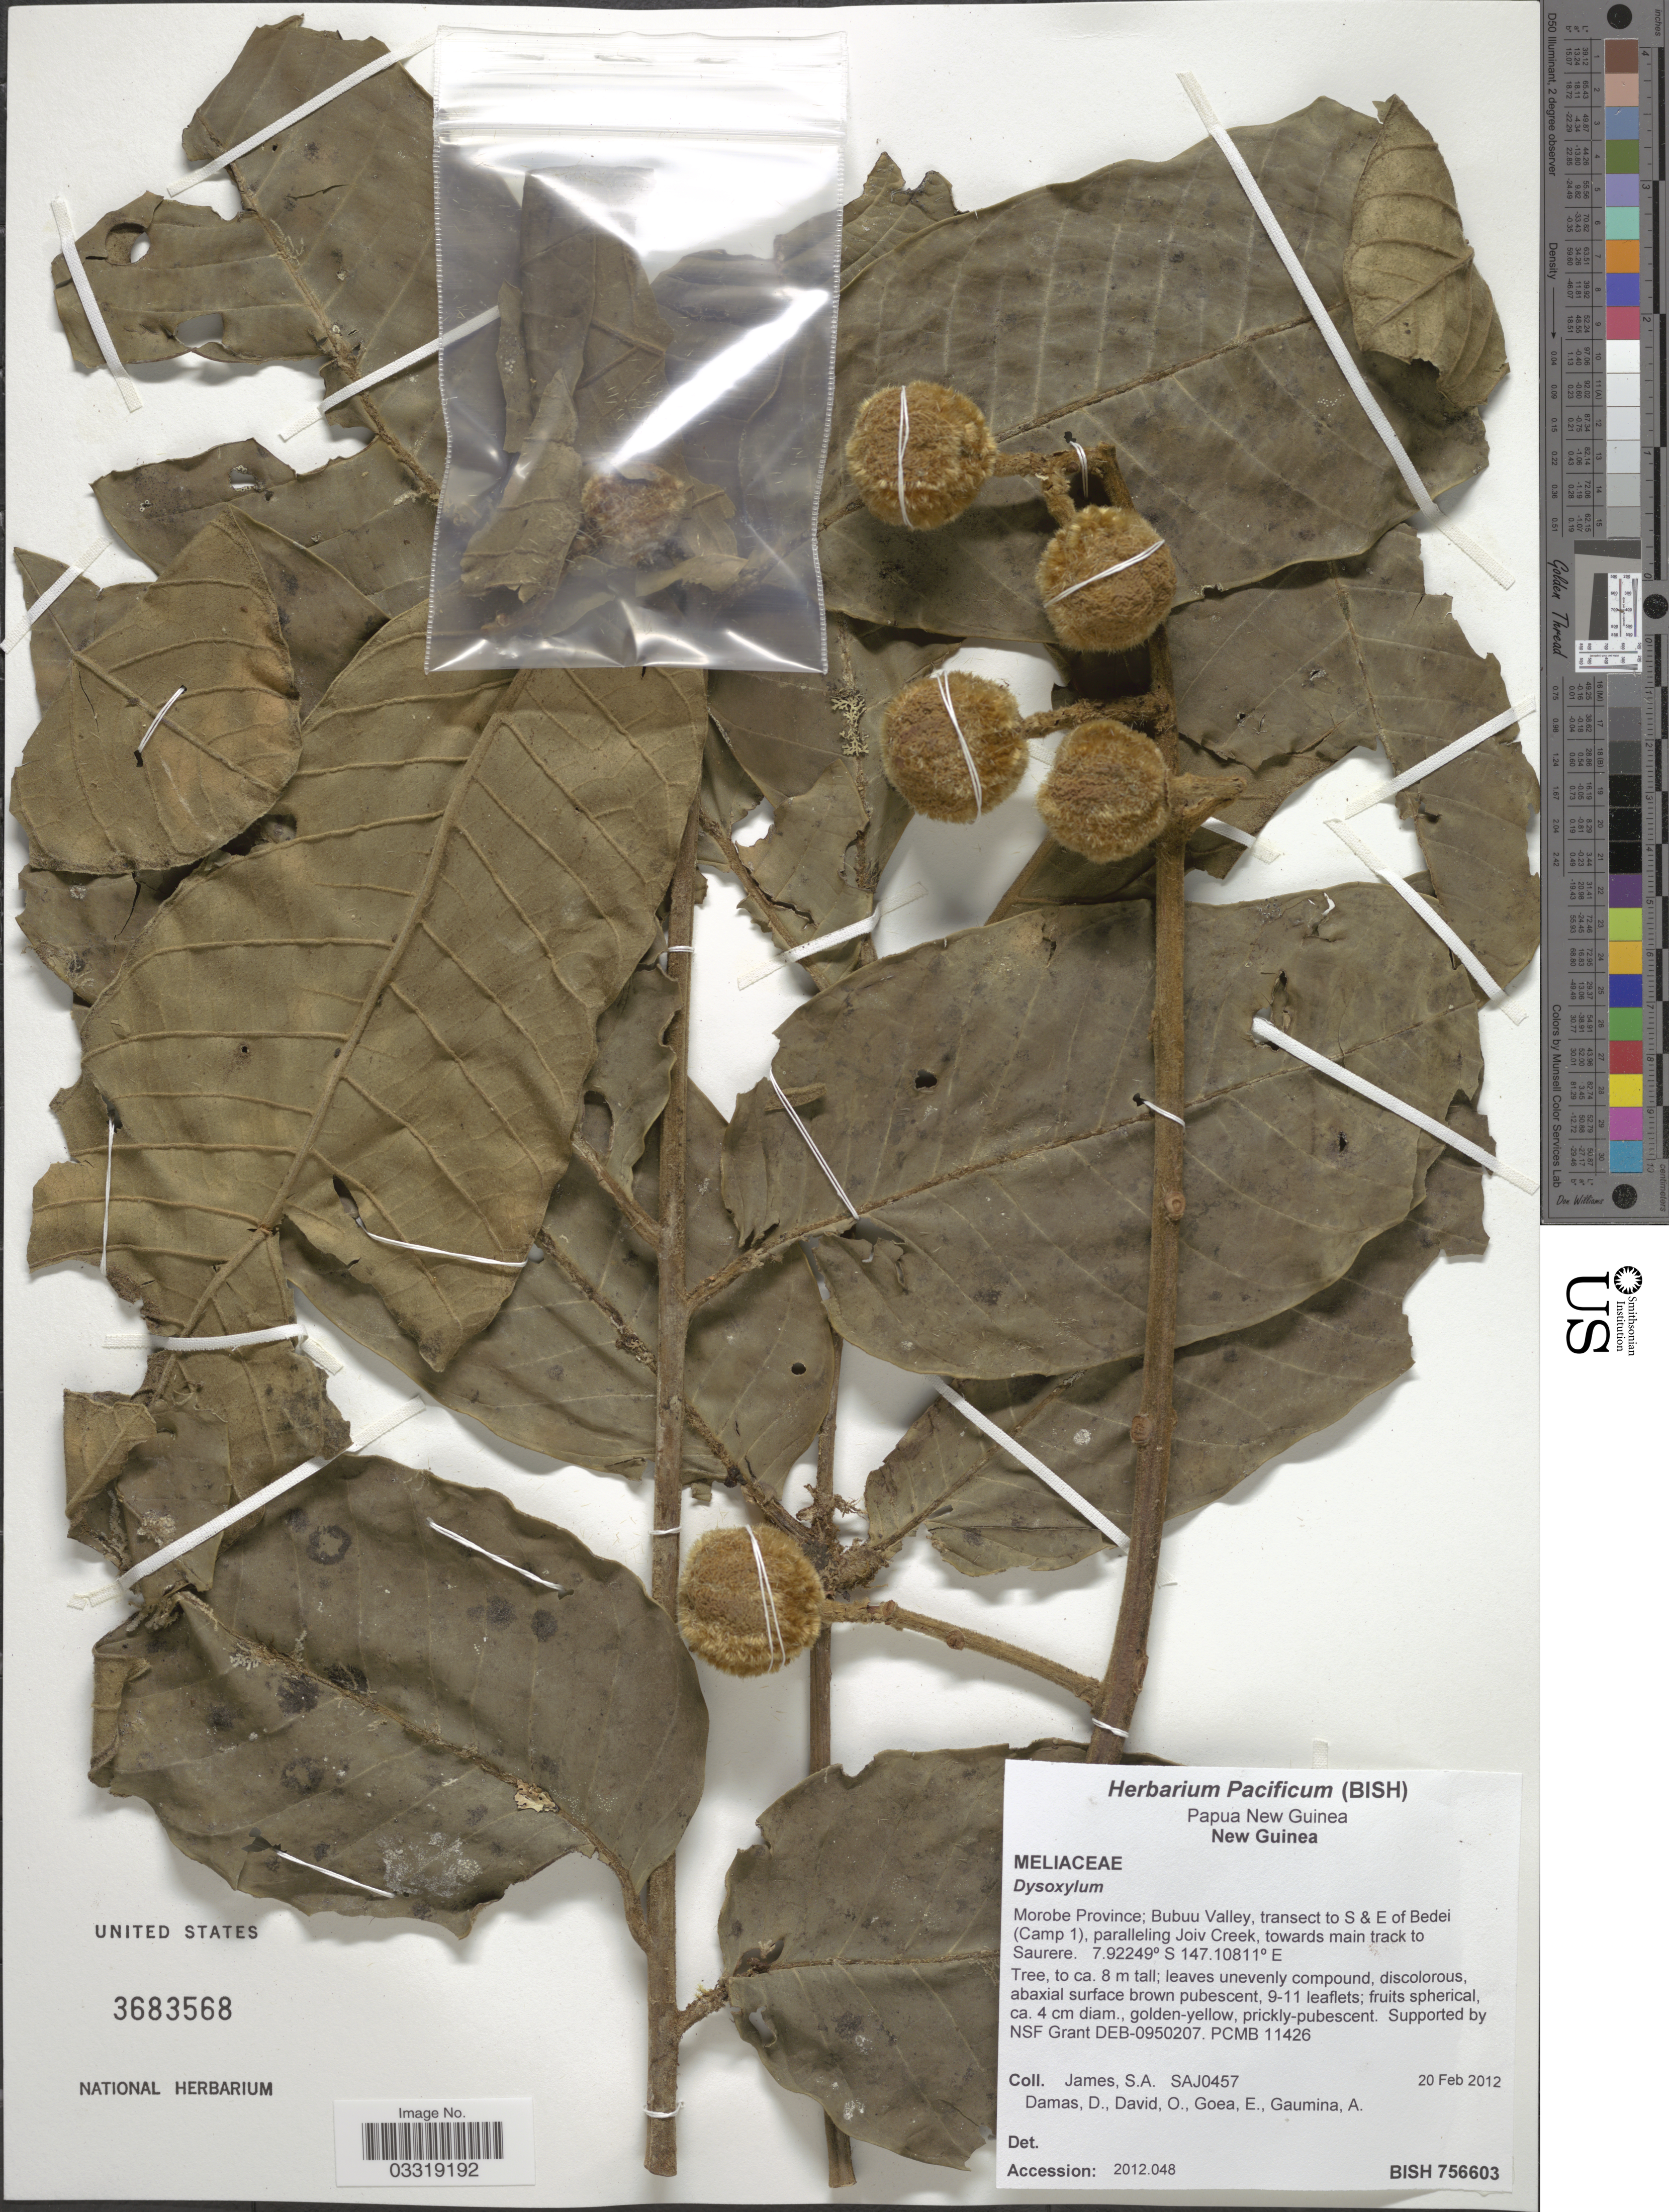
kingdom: Plantae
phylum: Tracheophyta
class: Magnoliopsida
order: Sapindales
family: Meliaceae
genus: Dysoxylum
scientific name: Dysoxylum sp.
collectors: S. James, D. Damas, O. David, E. Goea & A. Gaumina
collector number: SAJ0457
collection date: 2012-02-20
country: Papua New Guinea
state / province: Morobe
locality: New Guinea. Morobe Province; Bubuu Valley, transect to S & E of Bedei (Camp 1), paralleling Joiv Creek, towards main track to Saurere.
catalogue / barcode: US 3683568